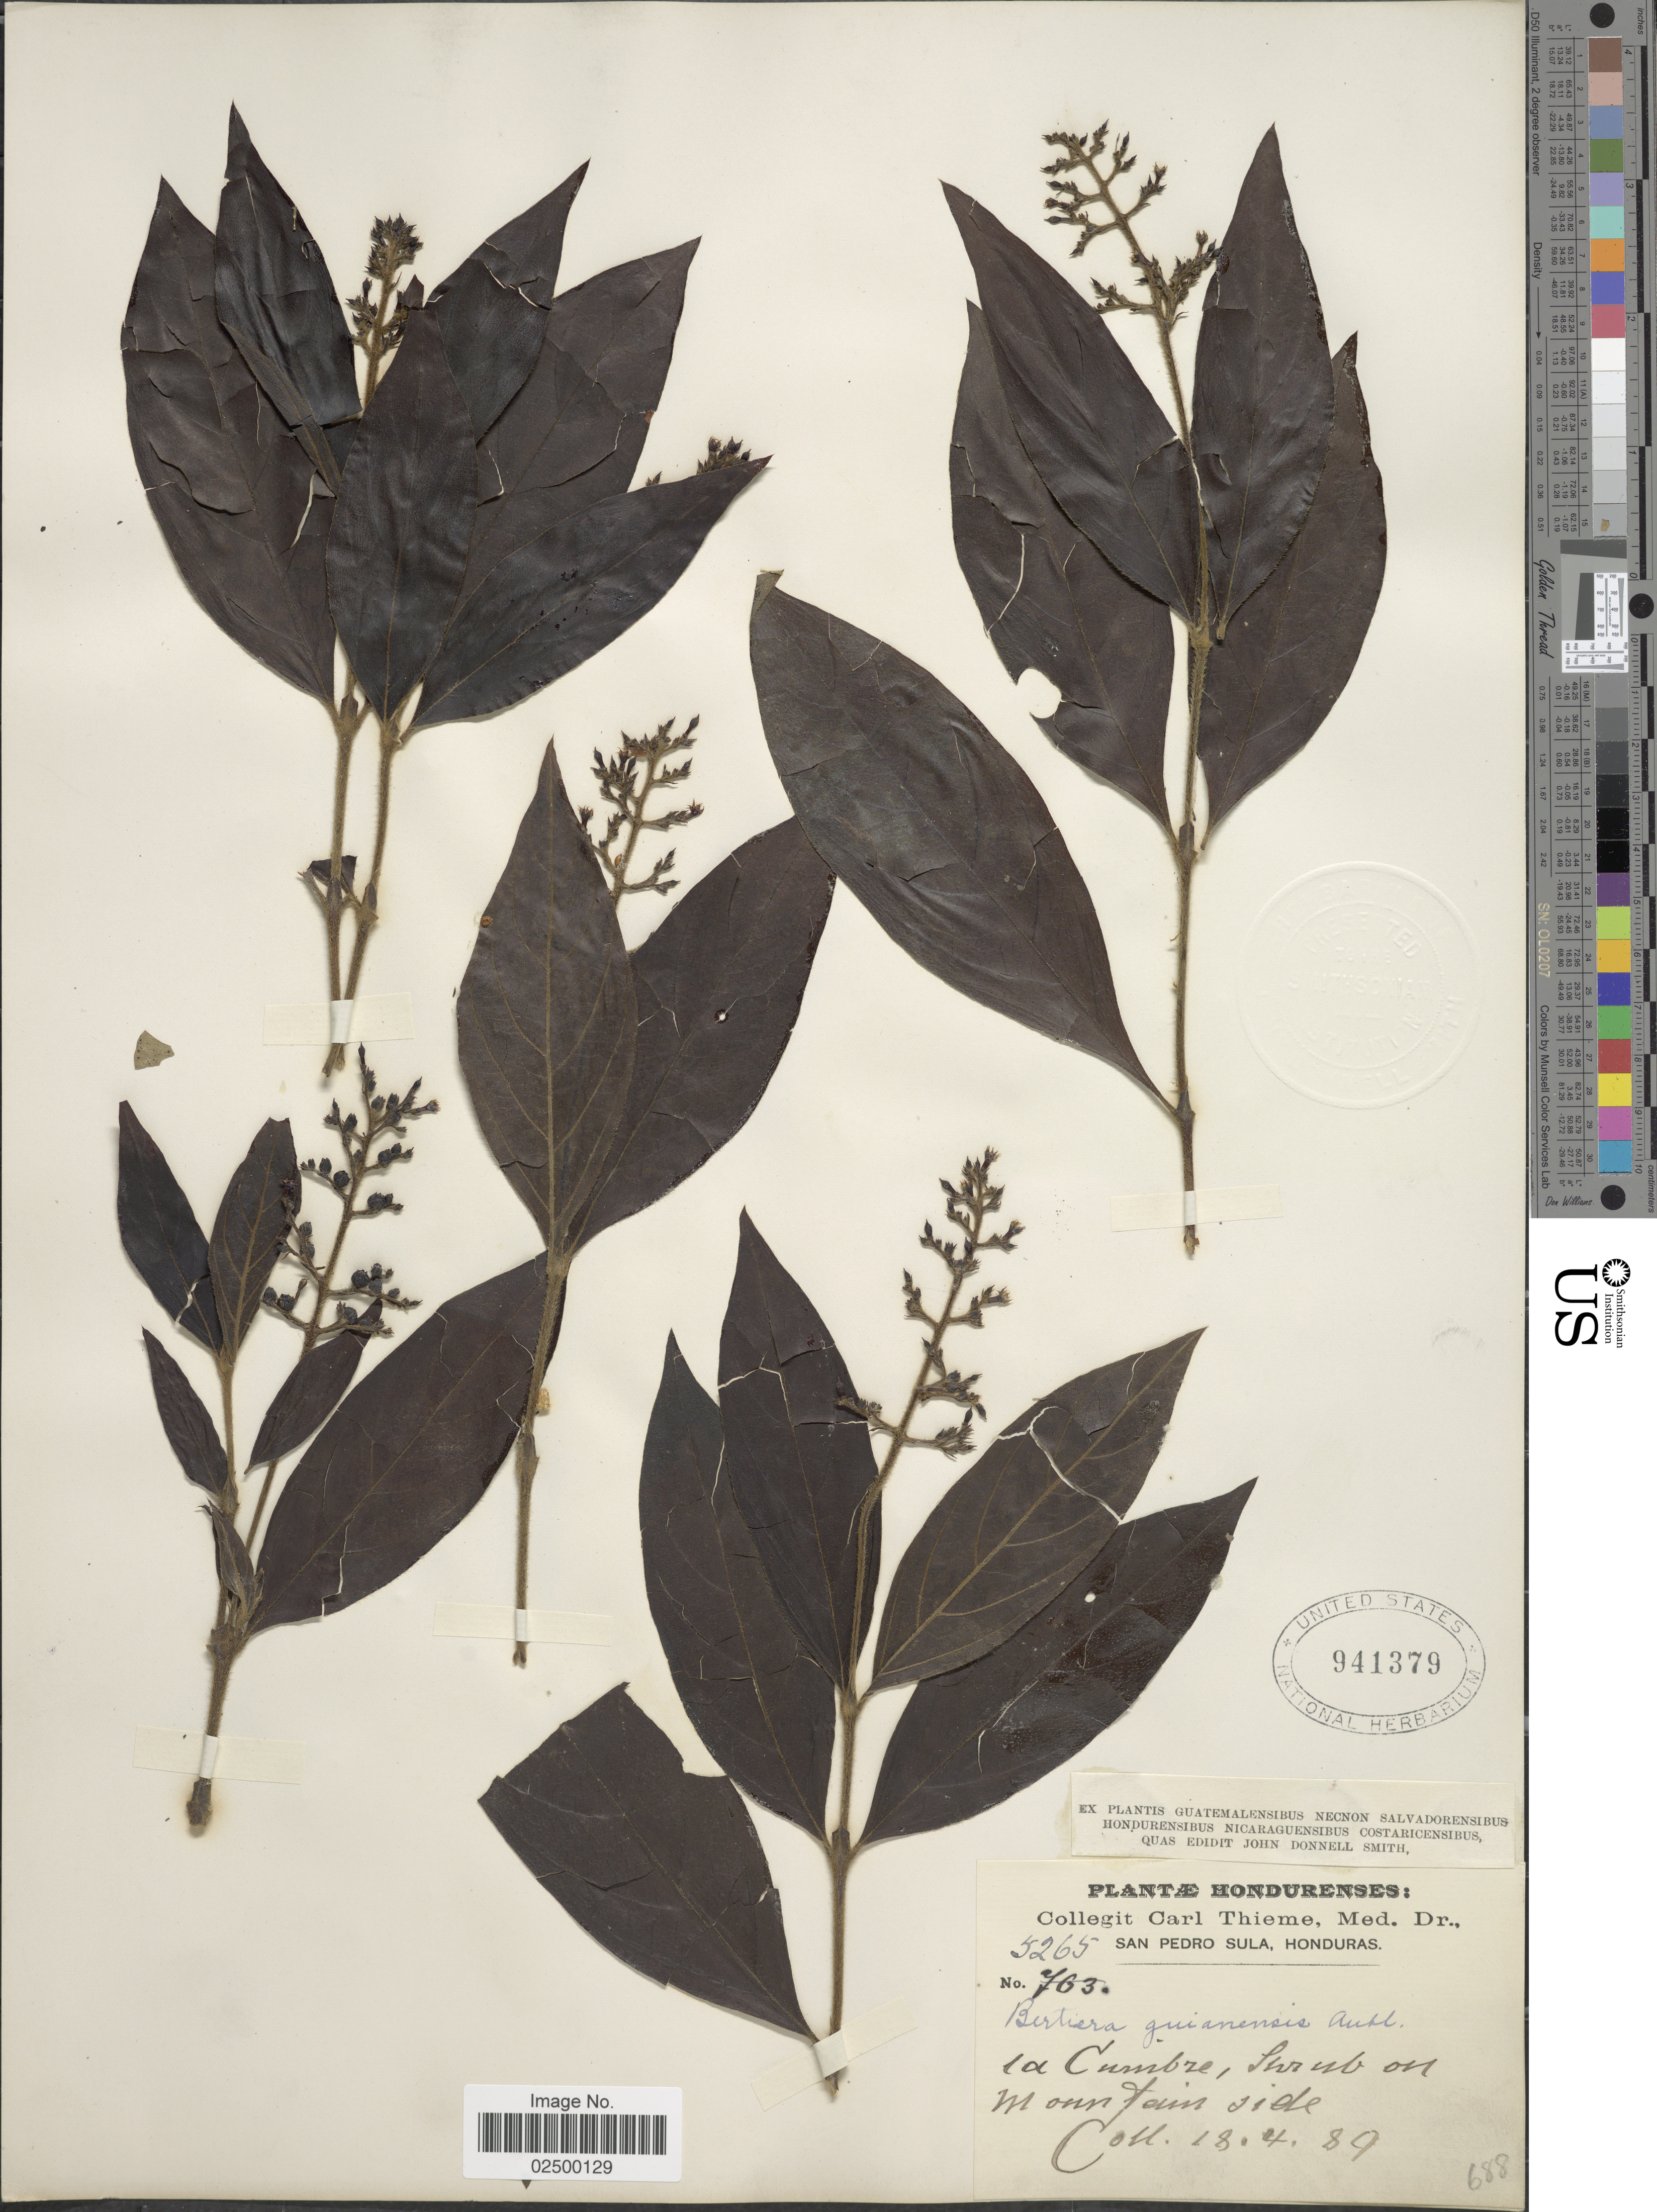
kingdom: Plantae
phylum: Tracheophyta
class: Magnoliopsida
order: Gentianales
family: Rubiaceae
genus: Bertiera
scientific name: Bertiera guianensis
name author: Aubl.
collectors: C. Thieme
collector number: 5265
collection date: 1889-04-18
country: Honduras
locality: San Pedro Sula, Mountain side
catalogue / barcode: US 941379